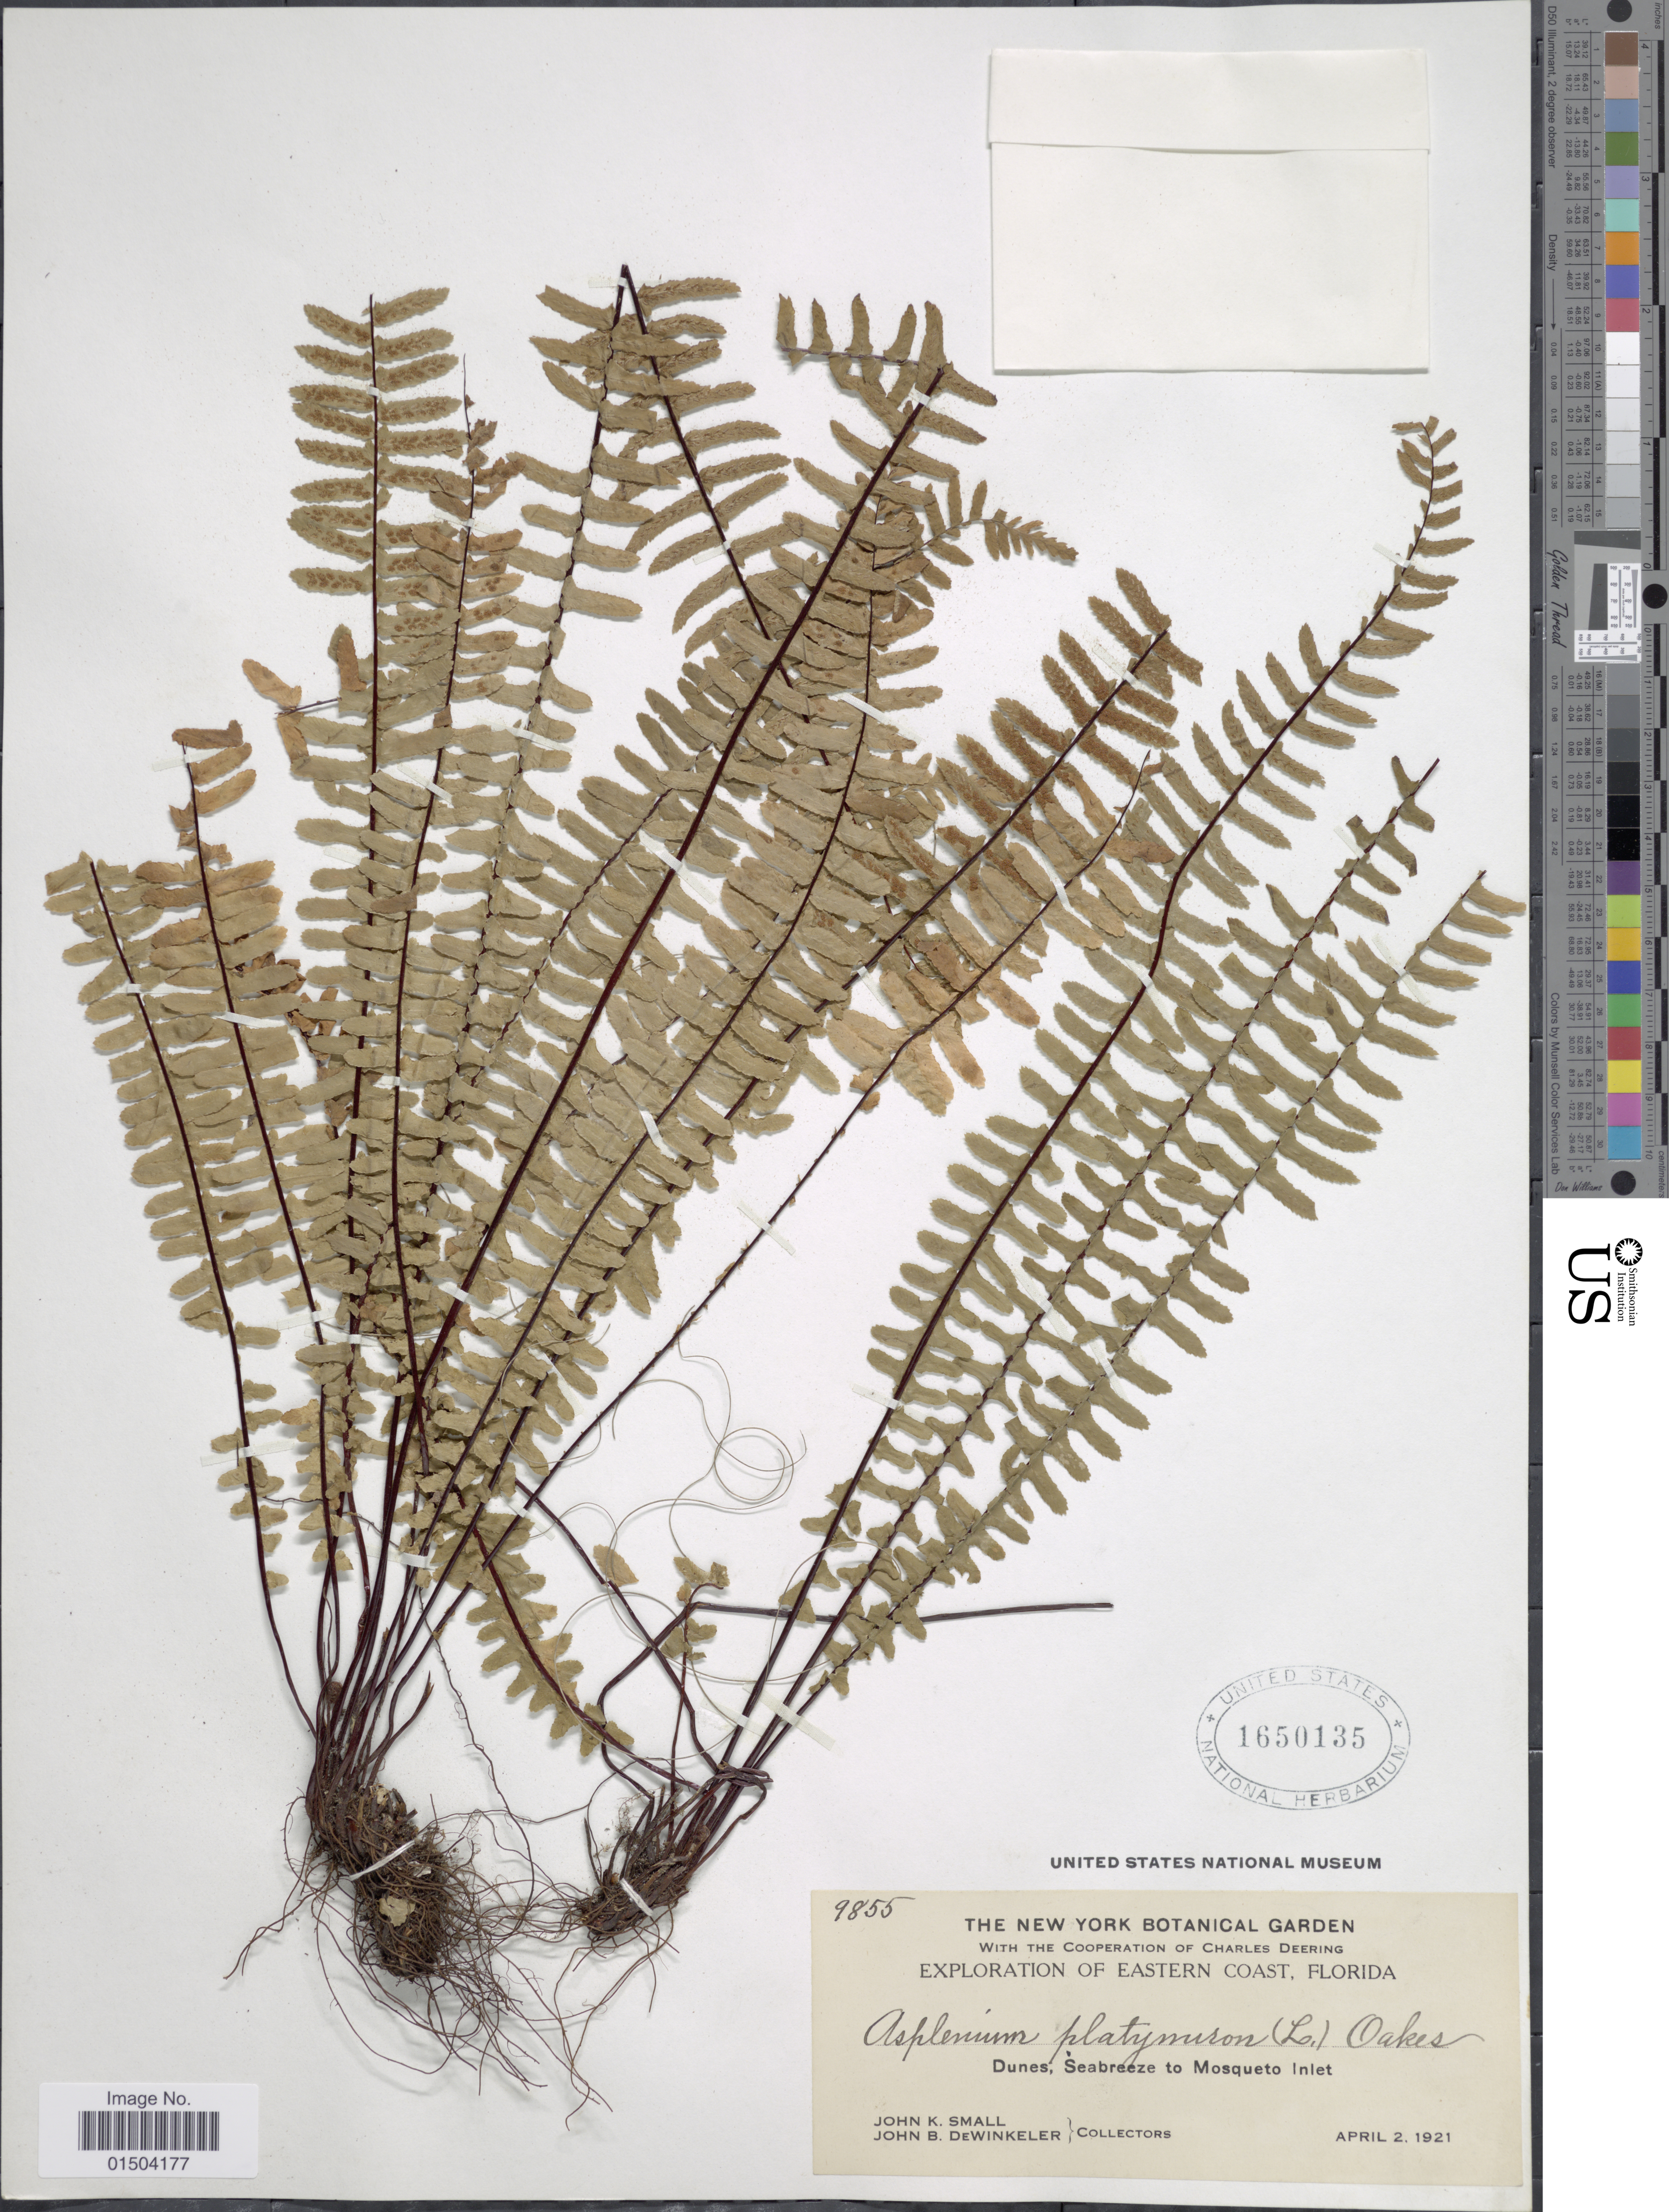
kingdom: Plantae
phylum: Tracheophyta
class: Polypodiopsida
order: Polypodiales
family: Aspleniaceae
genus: Asplenium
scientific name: Asplenium platyneuron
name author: (L.) Britton, Stearns & Poggenb.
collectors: J. K. Small & J. B. Dewinkeler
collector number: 9855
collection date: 1921-04-02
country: United States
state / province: Florida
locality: Eastern Coast. Dunes, Seabreeze to Mosqueto Inlet.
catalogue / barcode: US 1650135